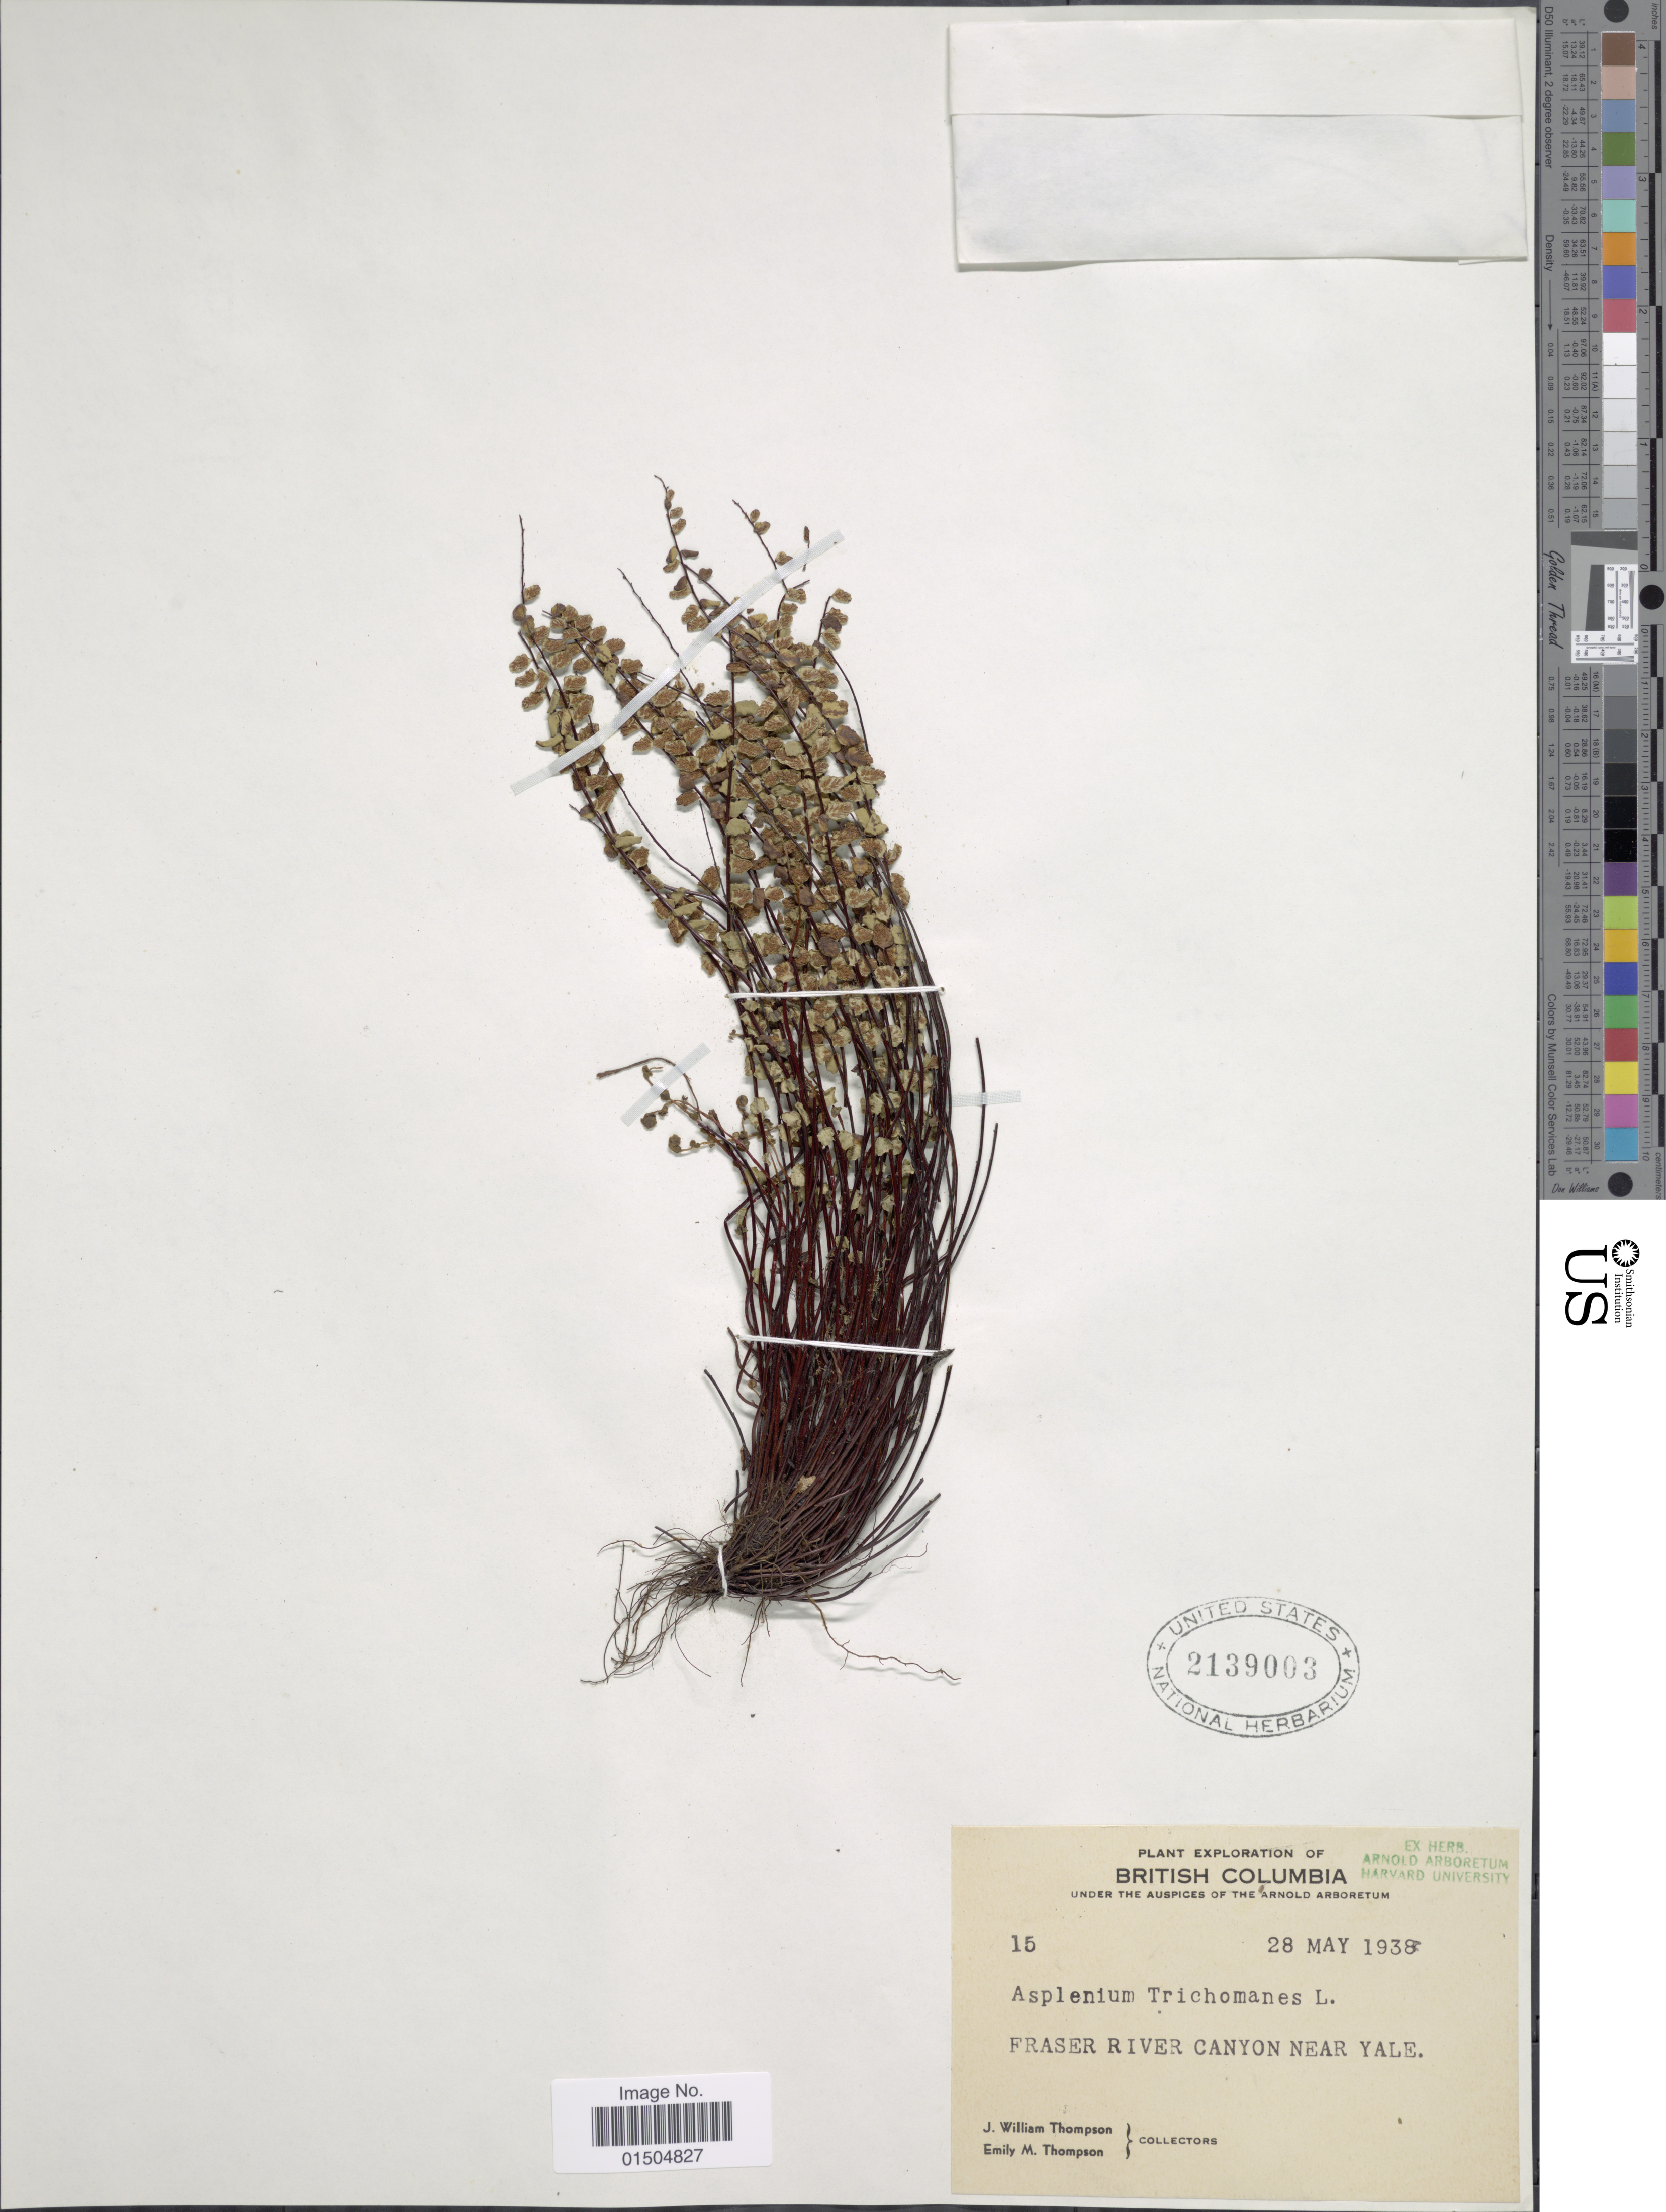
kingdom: Plantae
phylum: Tracheophyta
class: Polypodiopsida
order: Polypodiales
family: Aspleniaceae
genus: Asplenium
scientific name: Asplenium trichomanes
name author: L.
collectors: J. W. Thompson & E. M. Thompson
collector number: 15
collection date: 1938-05-28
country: Canada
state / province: British Columbia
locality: Fraser River Canyon near Yale.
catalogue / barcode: US 2139003